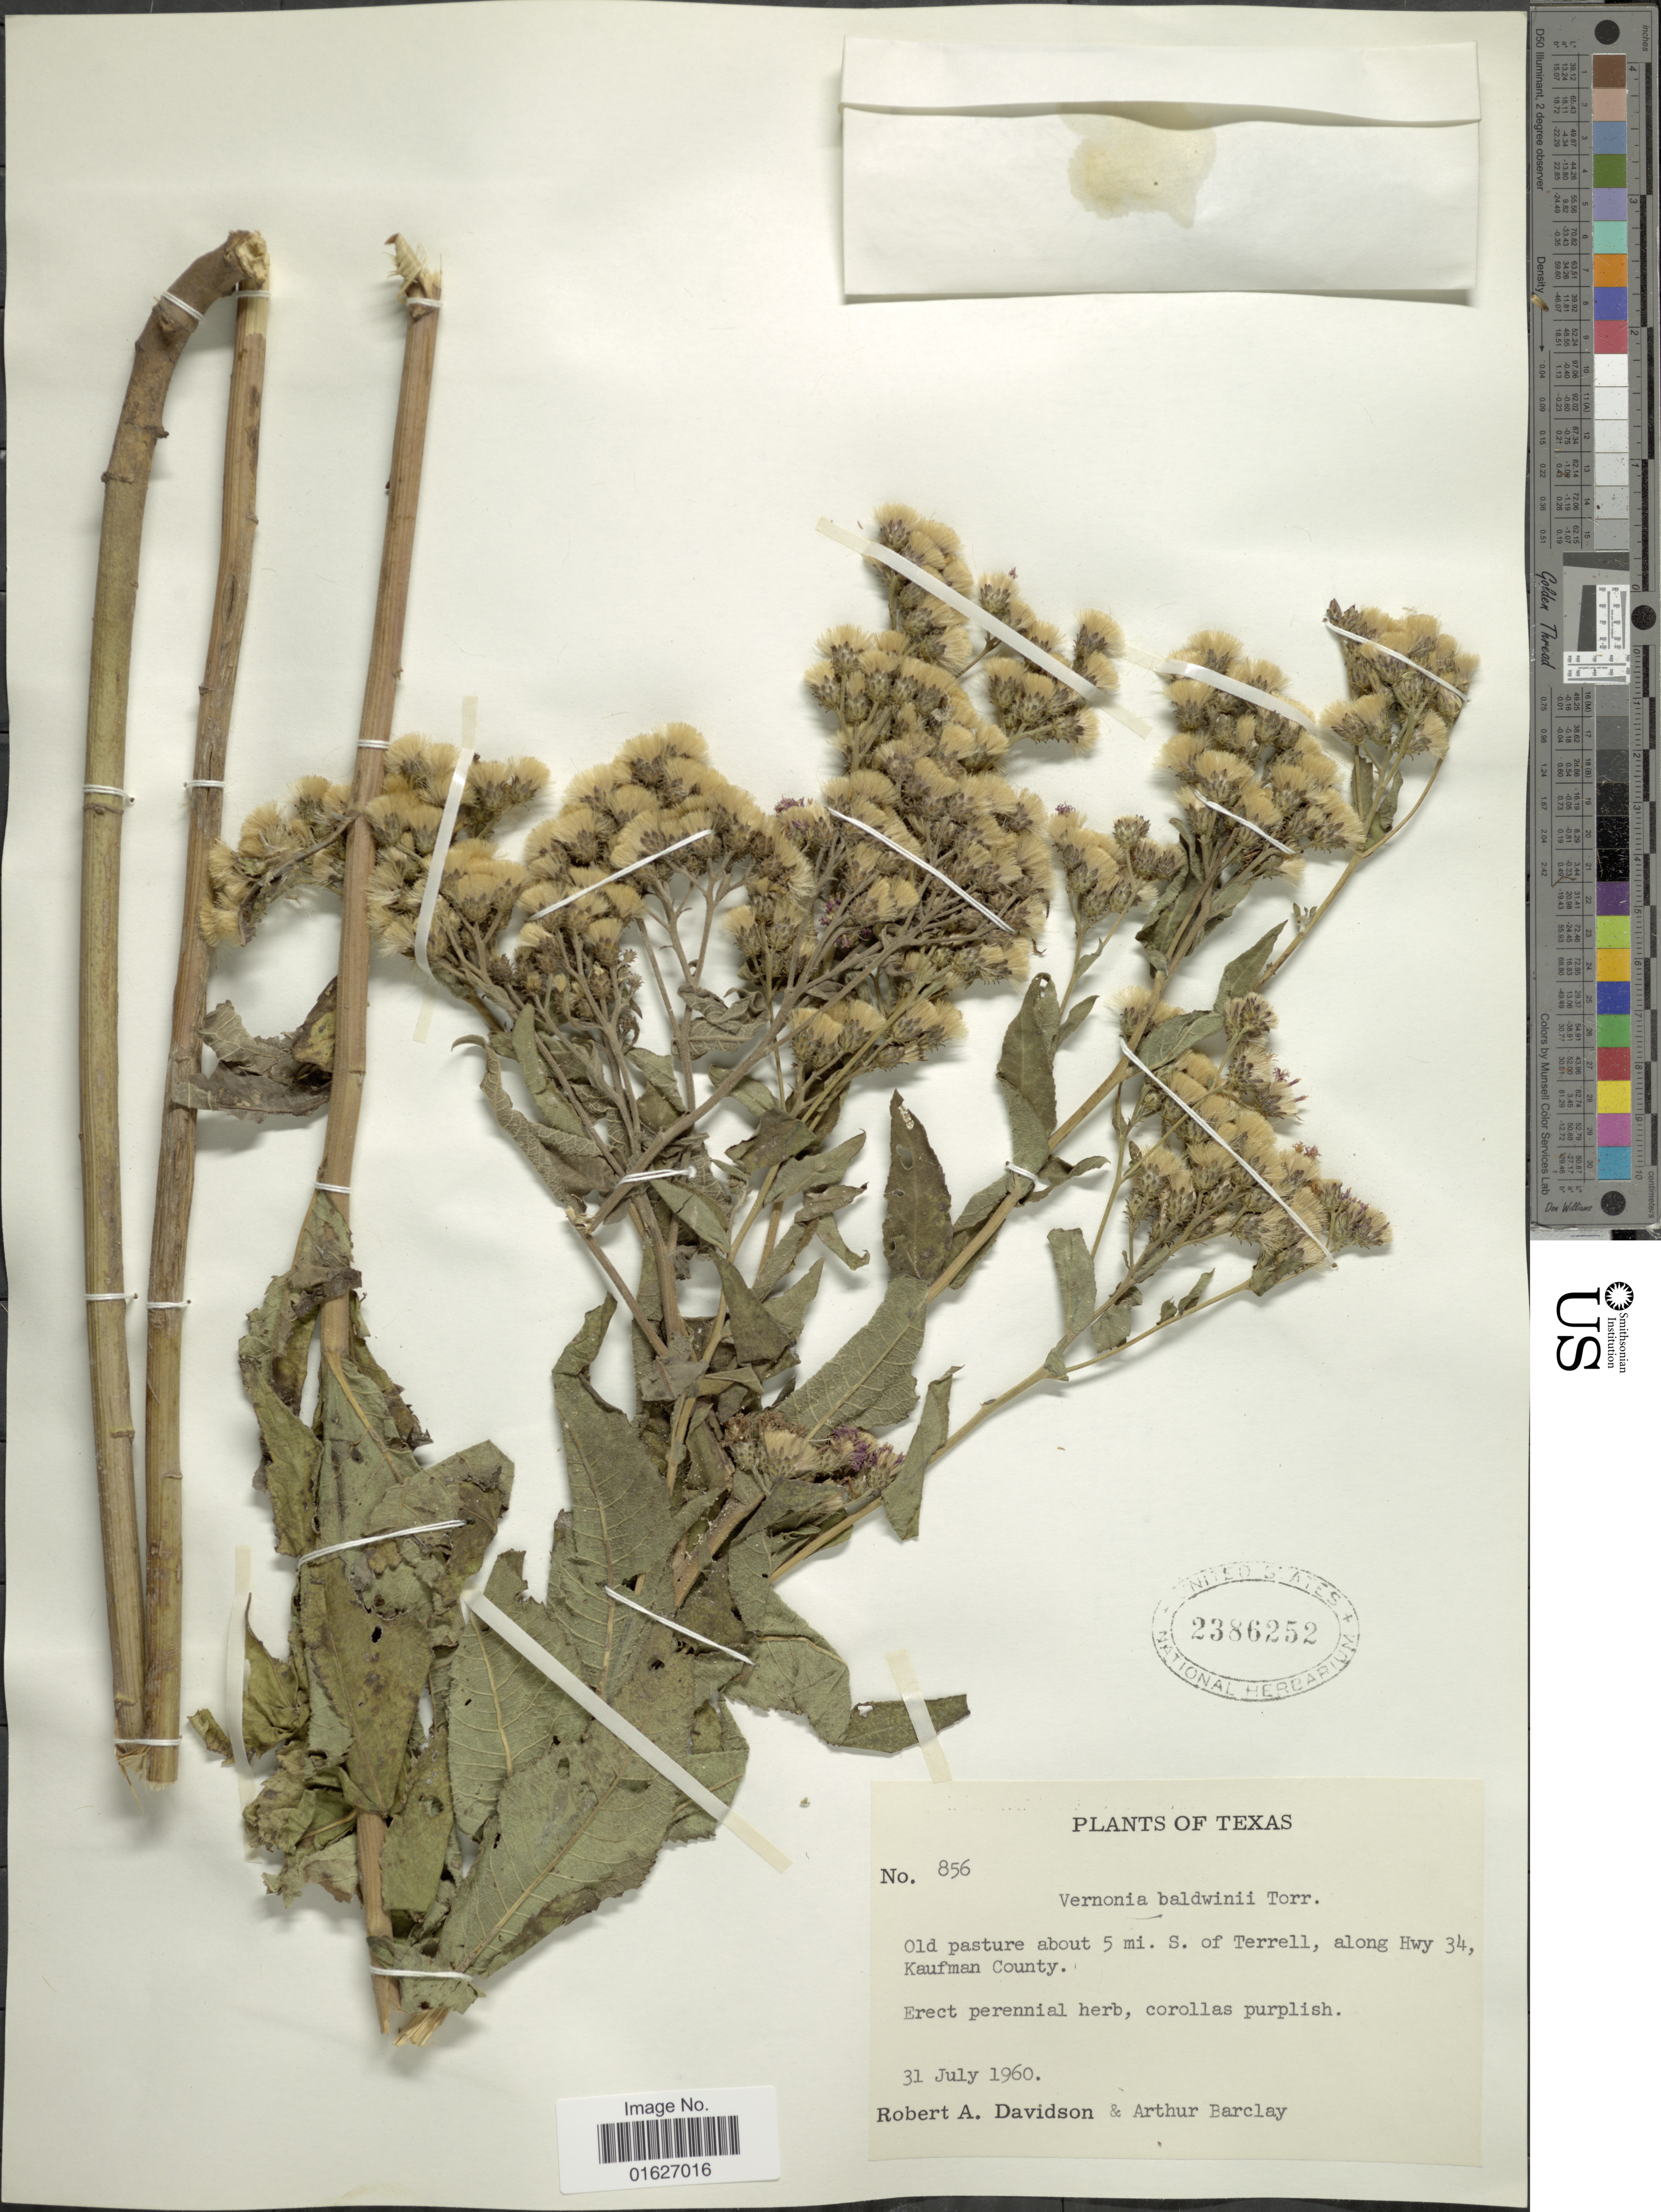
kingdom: Plantae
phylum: Tracheophyta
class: Magnoliopsida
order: Asterales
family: Asteraceae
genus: Vernonia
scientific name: Vernonia baldwinii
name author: Torr.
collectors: R. A. Davidson & A. S. Barclay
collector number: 856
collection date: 1960-07-31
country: United States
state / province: Texas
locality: About 5 mi. S. of Terrell, along Hwy 34, Kaufman County.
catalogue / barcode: US 2386252